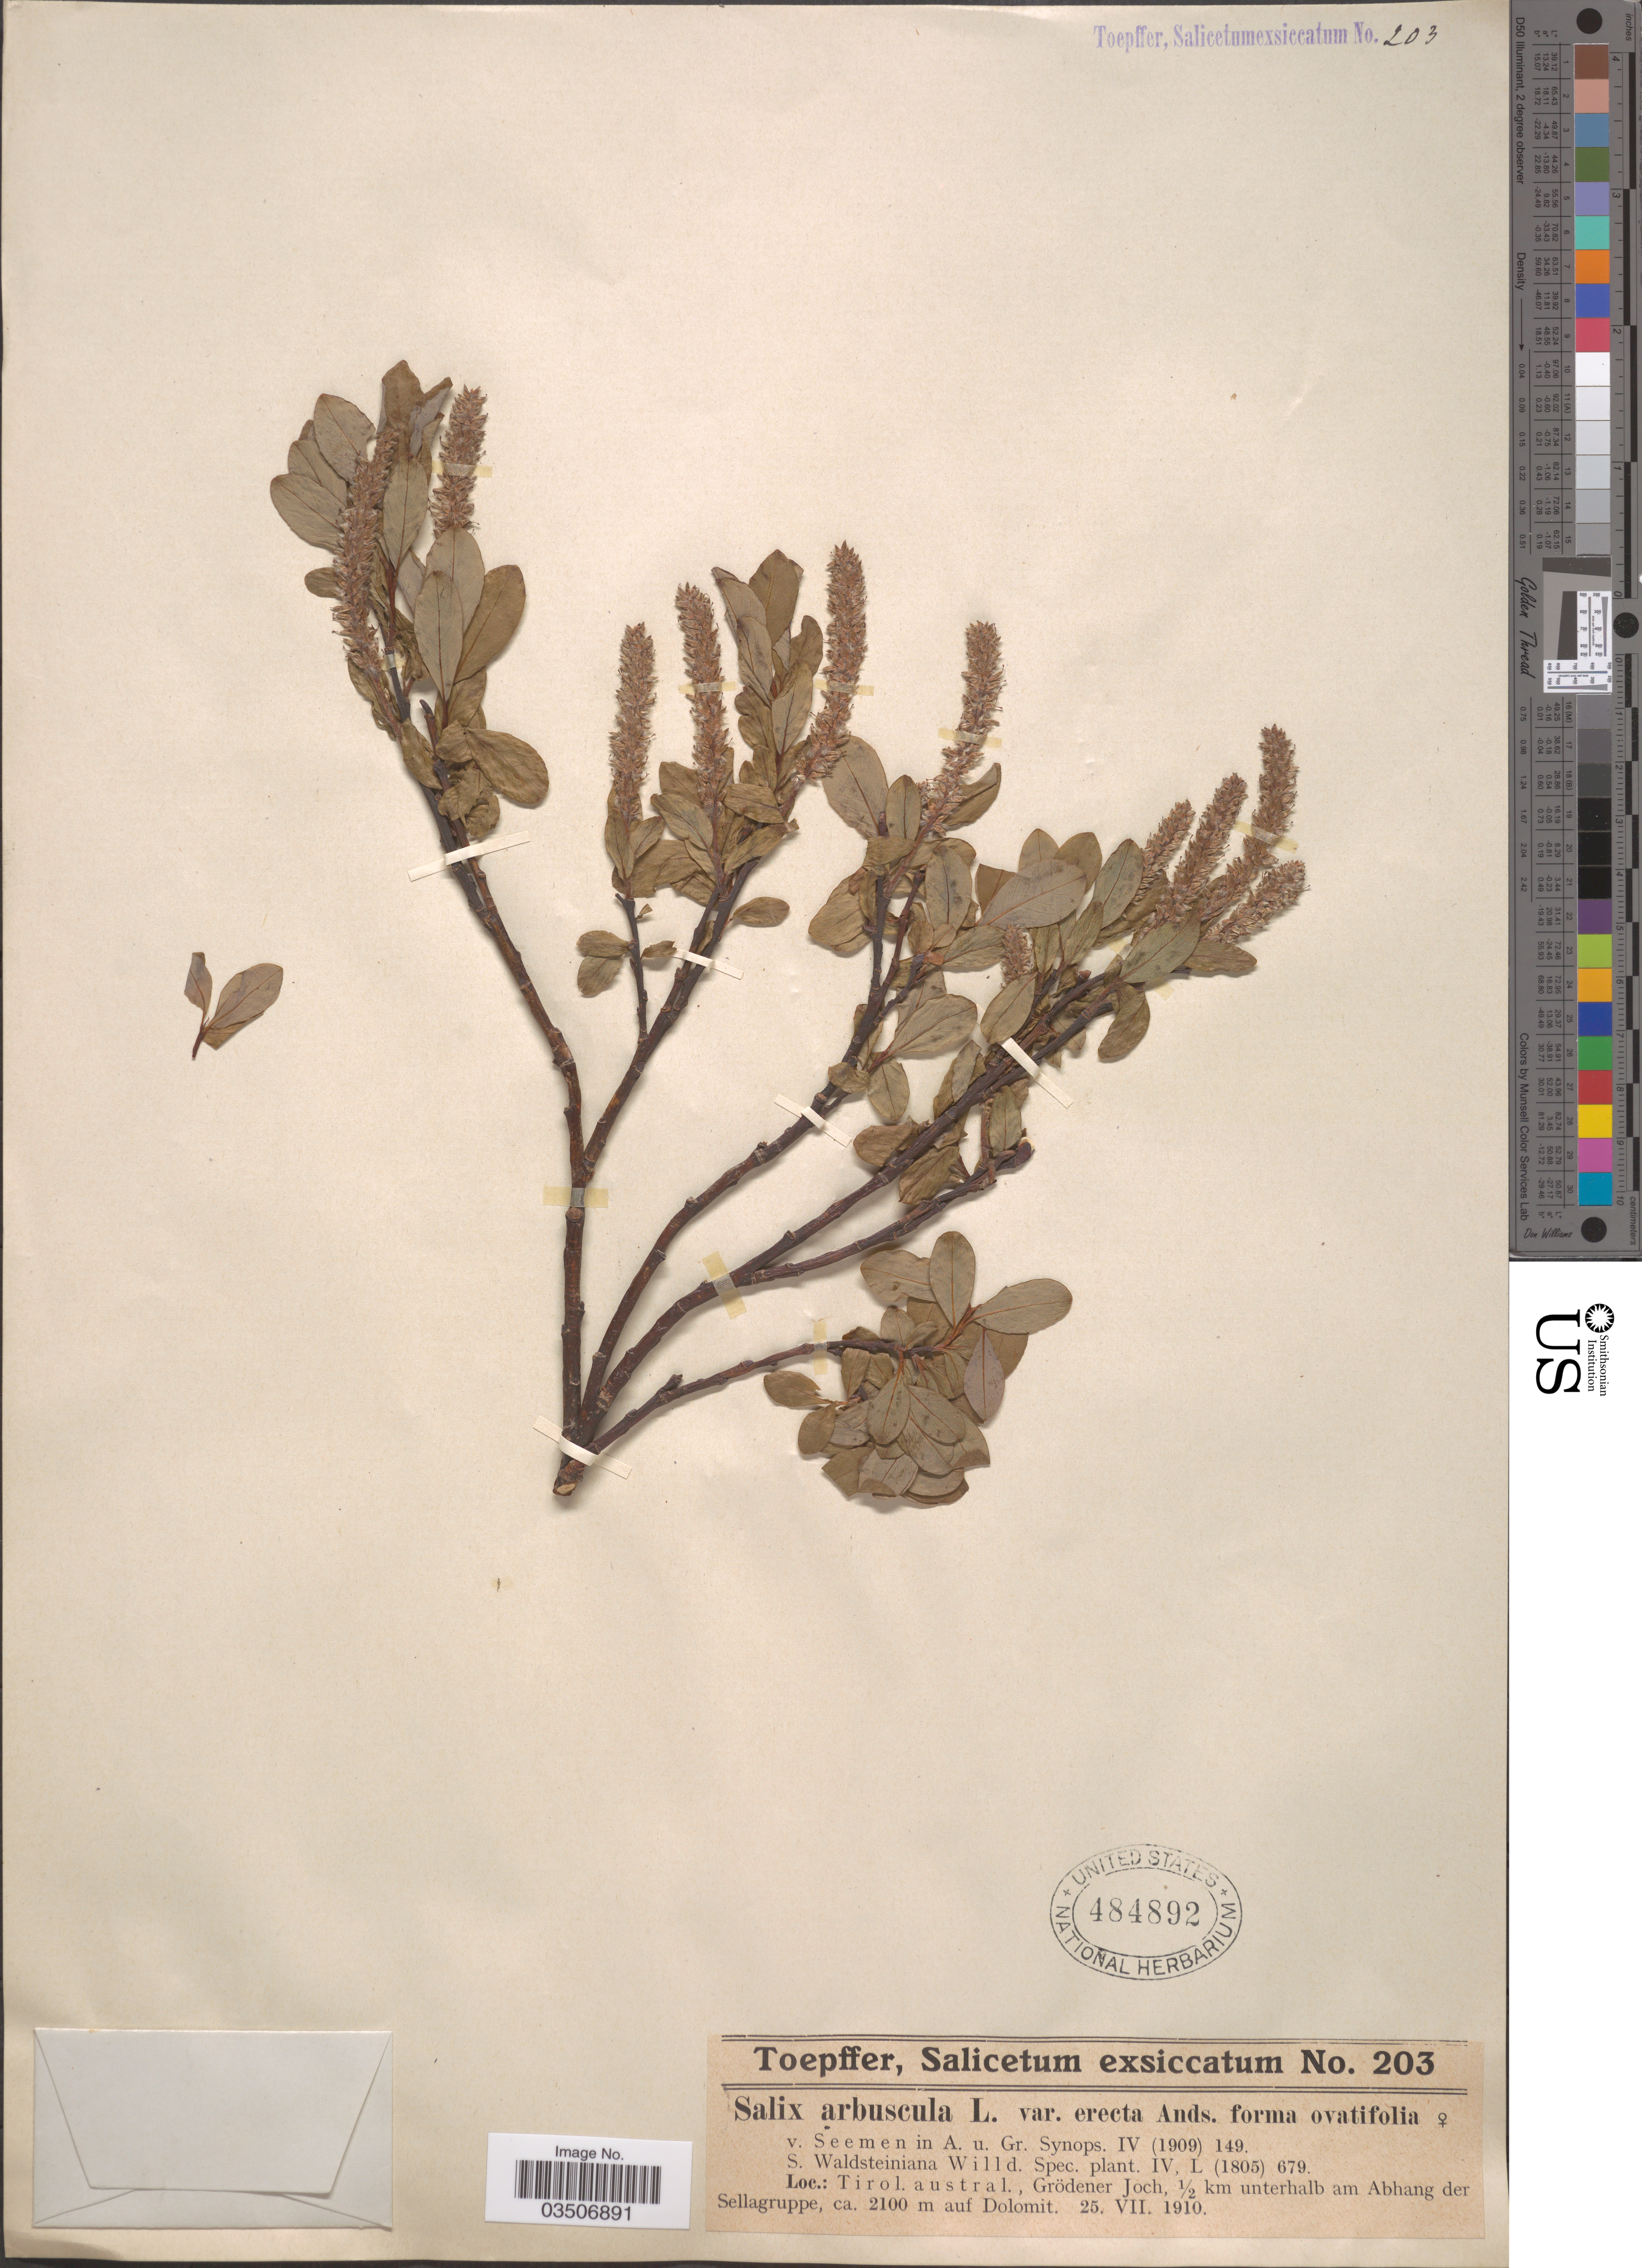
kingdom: Plantae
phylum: Tracheophyta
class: Magnoliopsida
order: Malpighiales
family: Salicaceae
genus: Salix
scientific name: Salix arbuscula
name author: L.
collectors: A. Toepffer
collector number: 203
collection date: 1910-07-25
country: Austria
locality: Tirol. austral., Grödener Joch, ½ km unterhalb am Abhang der Sellagruppe, auf Dolomit.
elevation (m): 2100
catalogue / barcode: US 484892